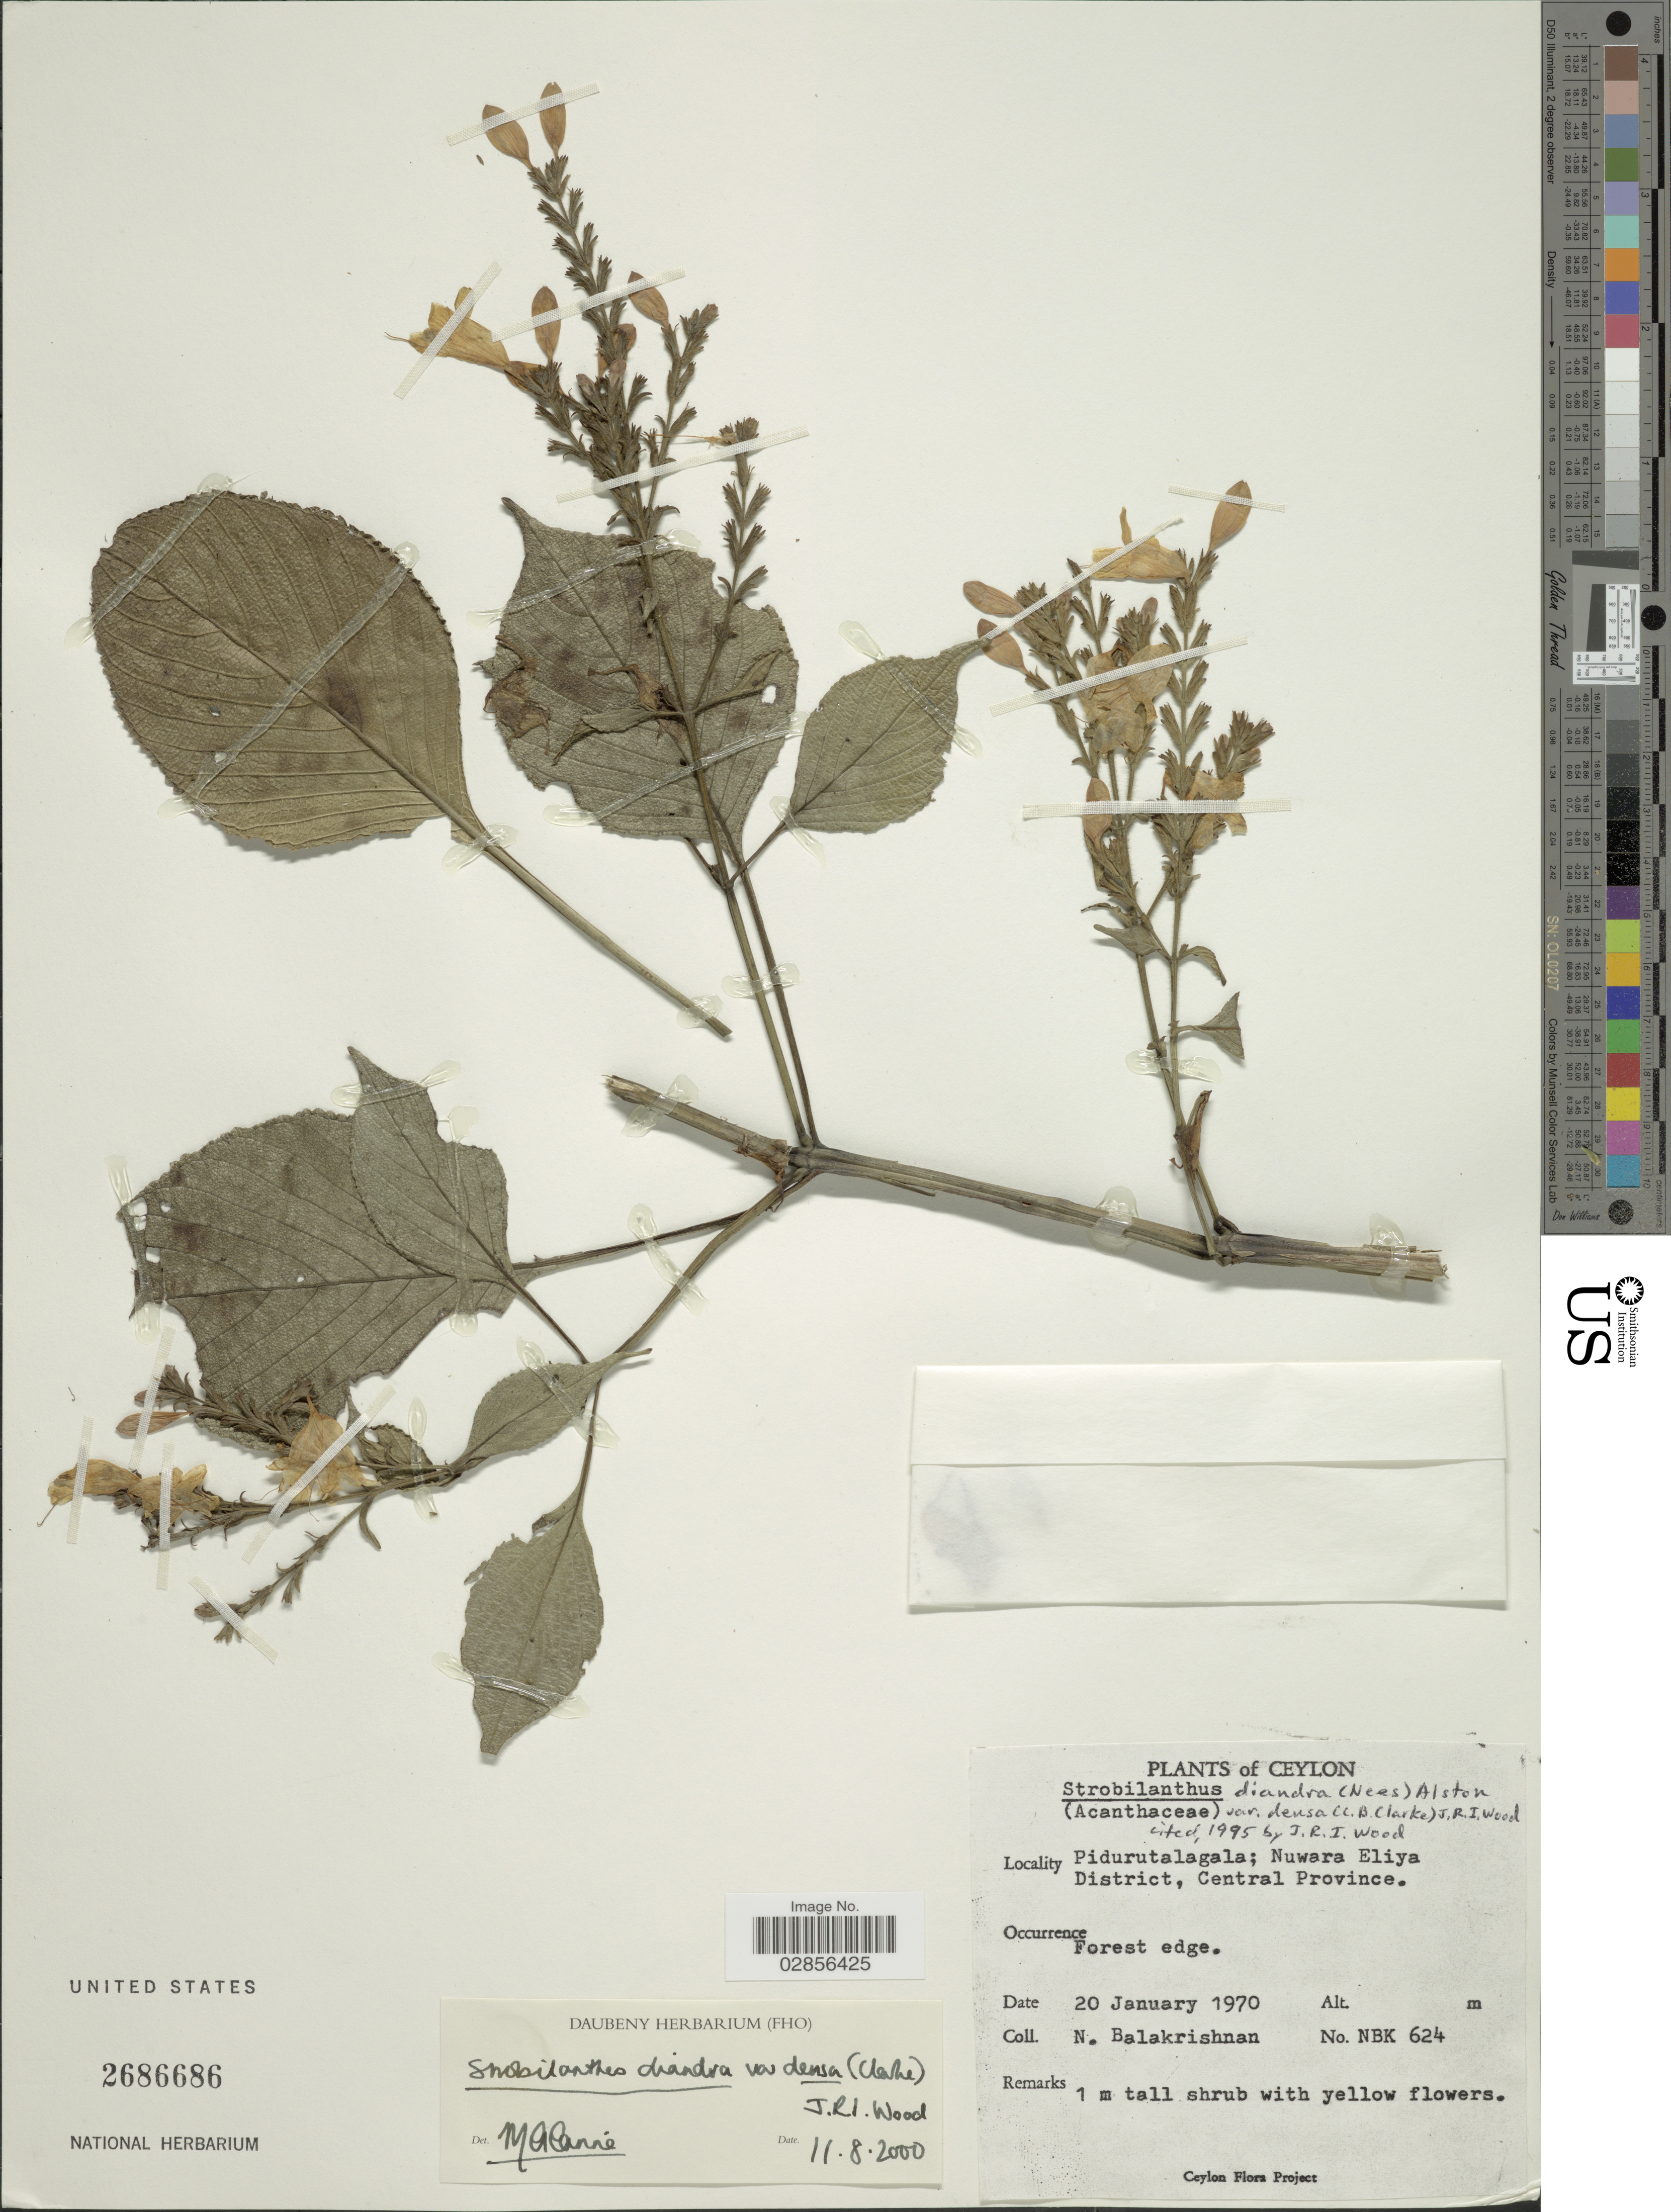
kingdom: Plantae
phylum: Tracheophyta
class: Magnoliopsida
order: Lamiales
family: Acanthaceae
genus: Strobilanthes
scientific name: Strobilanthes diandra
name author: (Nees) Alston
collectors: N. Balakrishnan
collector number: NBK624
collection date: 1970-01-20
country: Sri Lanka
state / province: Central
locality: Ceylon. Pidurutalagala; Nuwara Eliya District.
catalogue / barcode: US 2686686